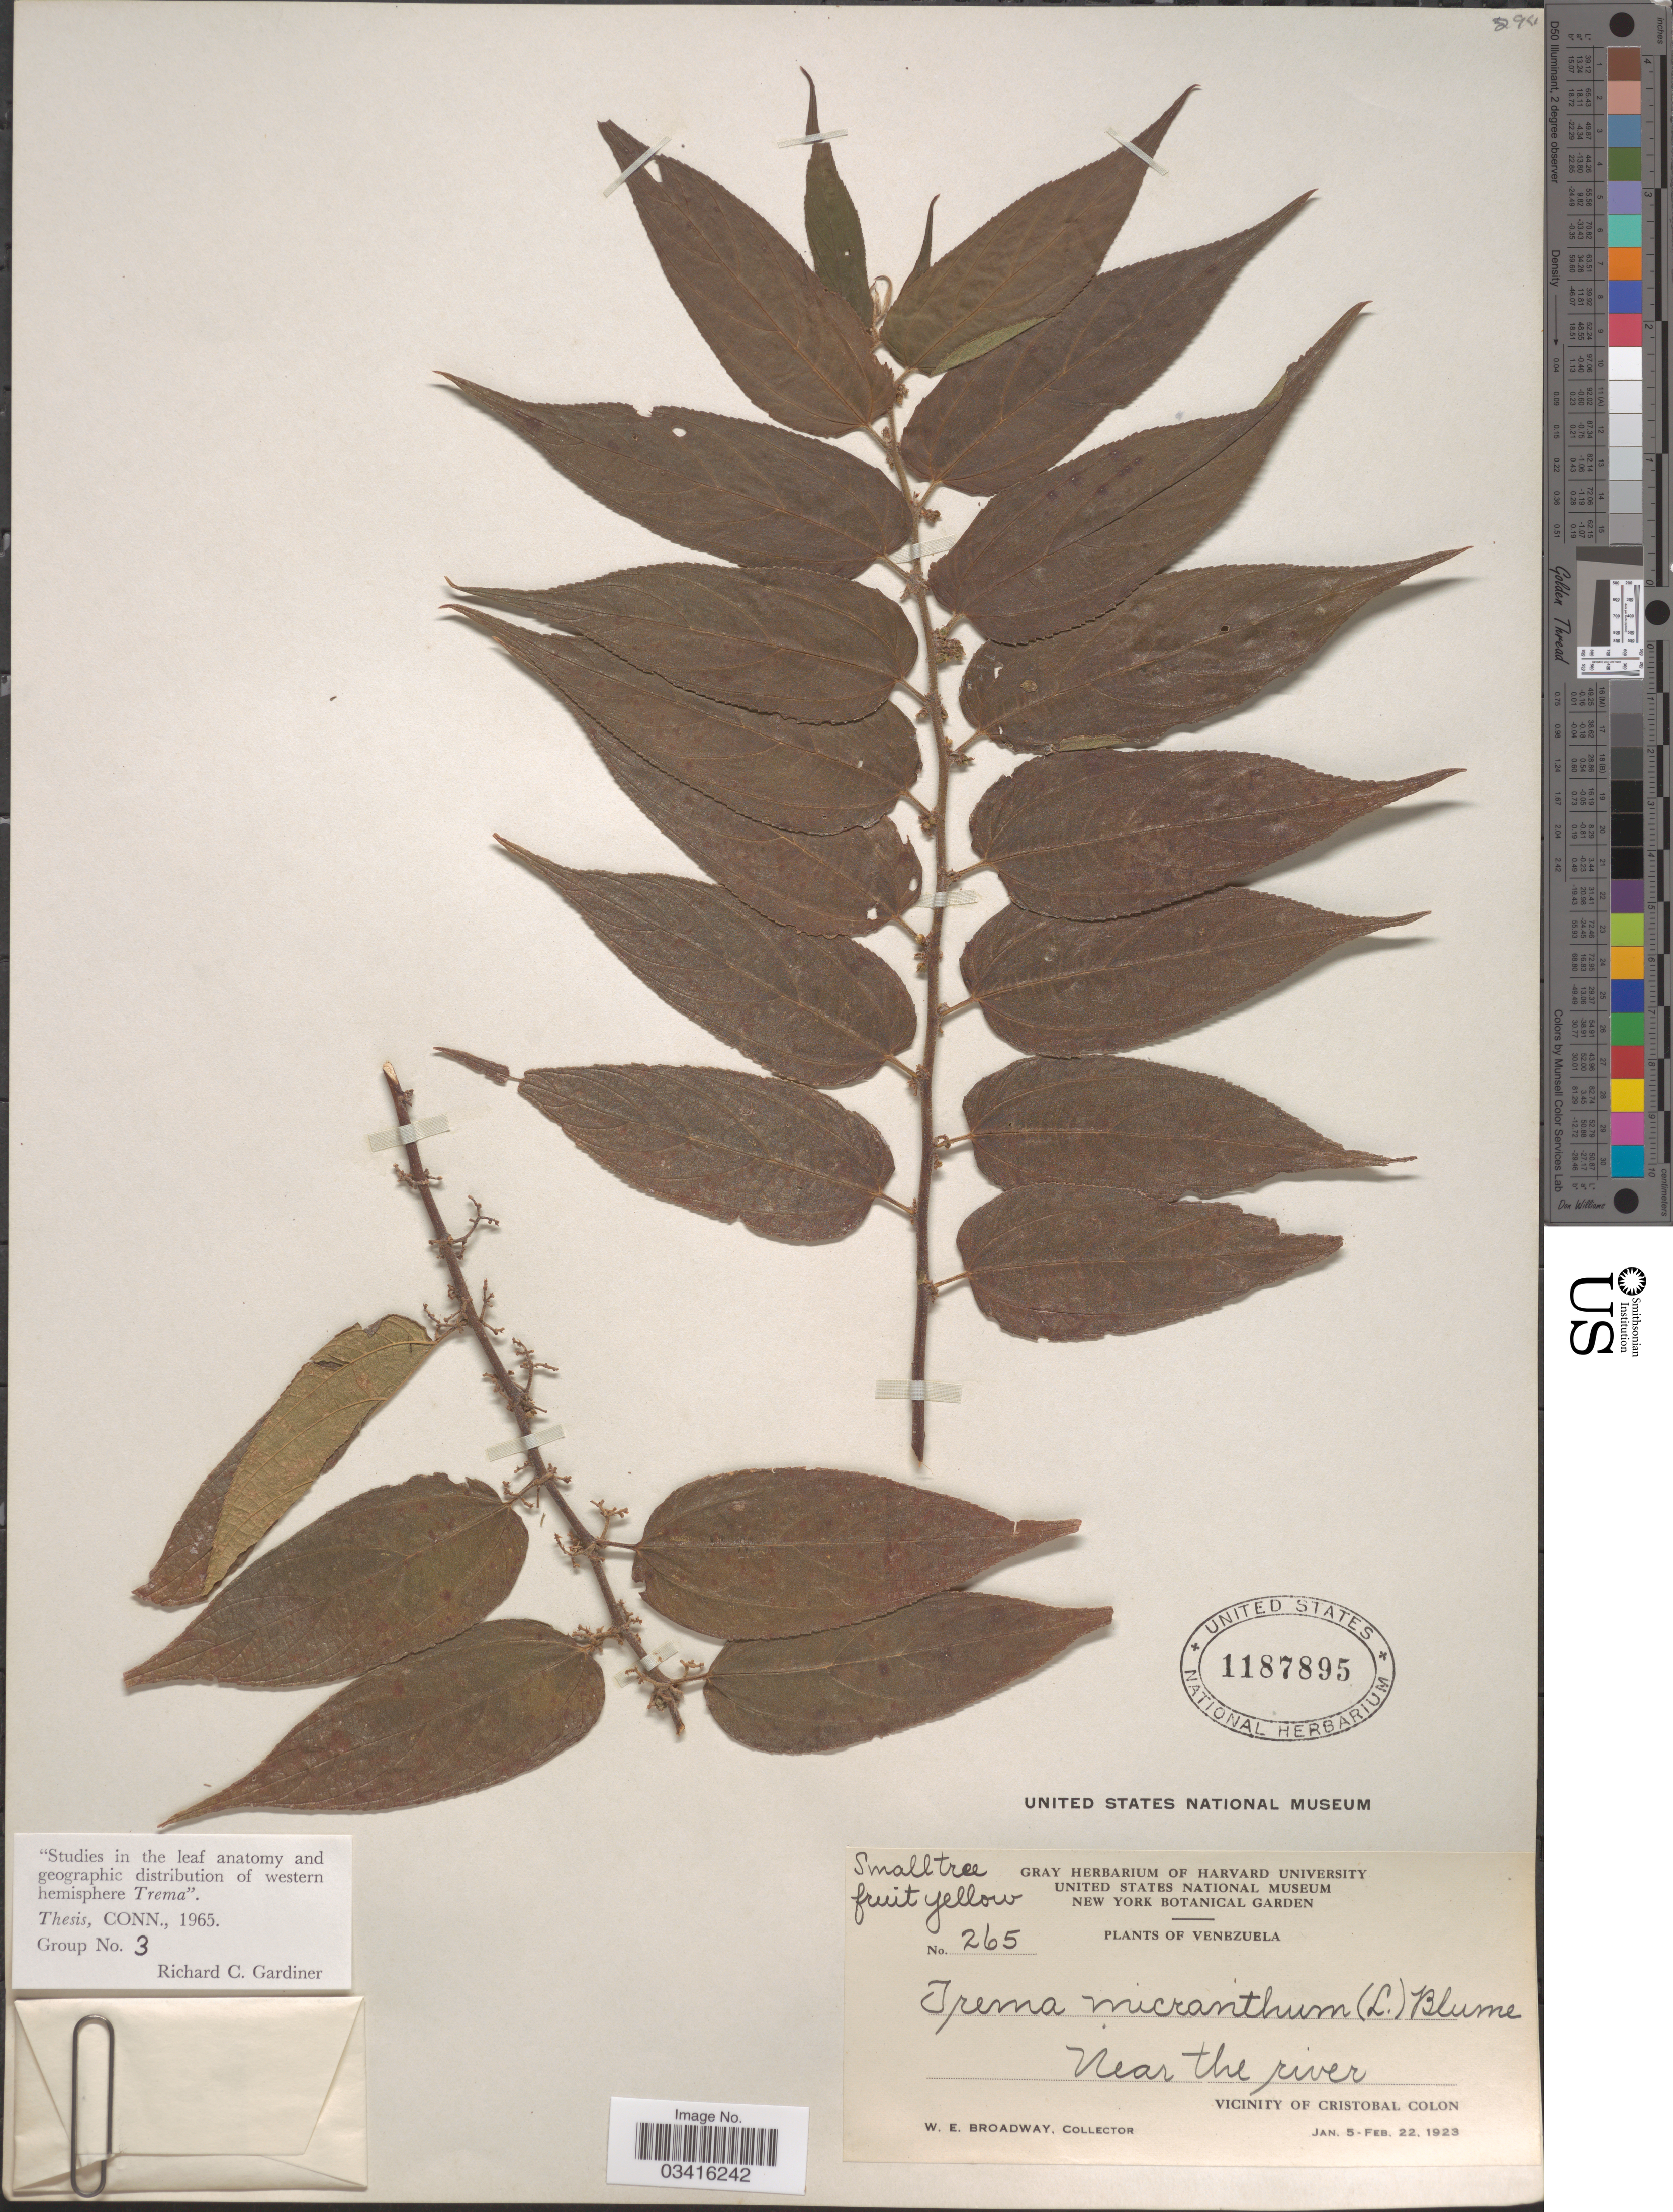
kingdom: Plantae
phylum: Tracheophyta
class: Magnoliopsida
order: Rosales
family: Cannabaceae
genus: Trema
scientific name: Trema micranthum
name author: (L.) Blume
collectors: W. E. Broadway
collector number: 265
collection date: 1923-01-05/1923-02-22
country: Venezuela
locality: Near the river. Vicinity of Cristobal Colon.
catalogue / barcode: US 1187895